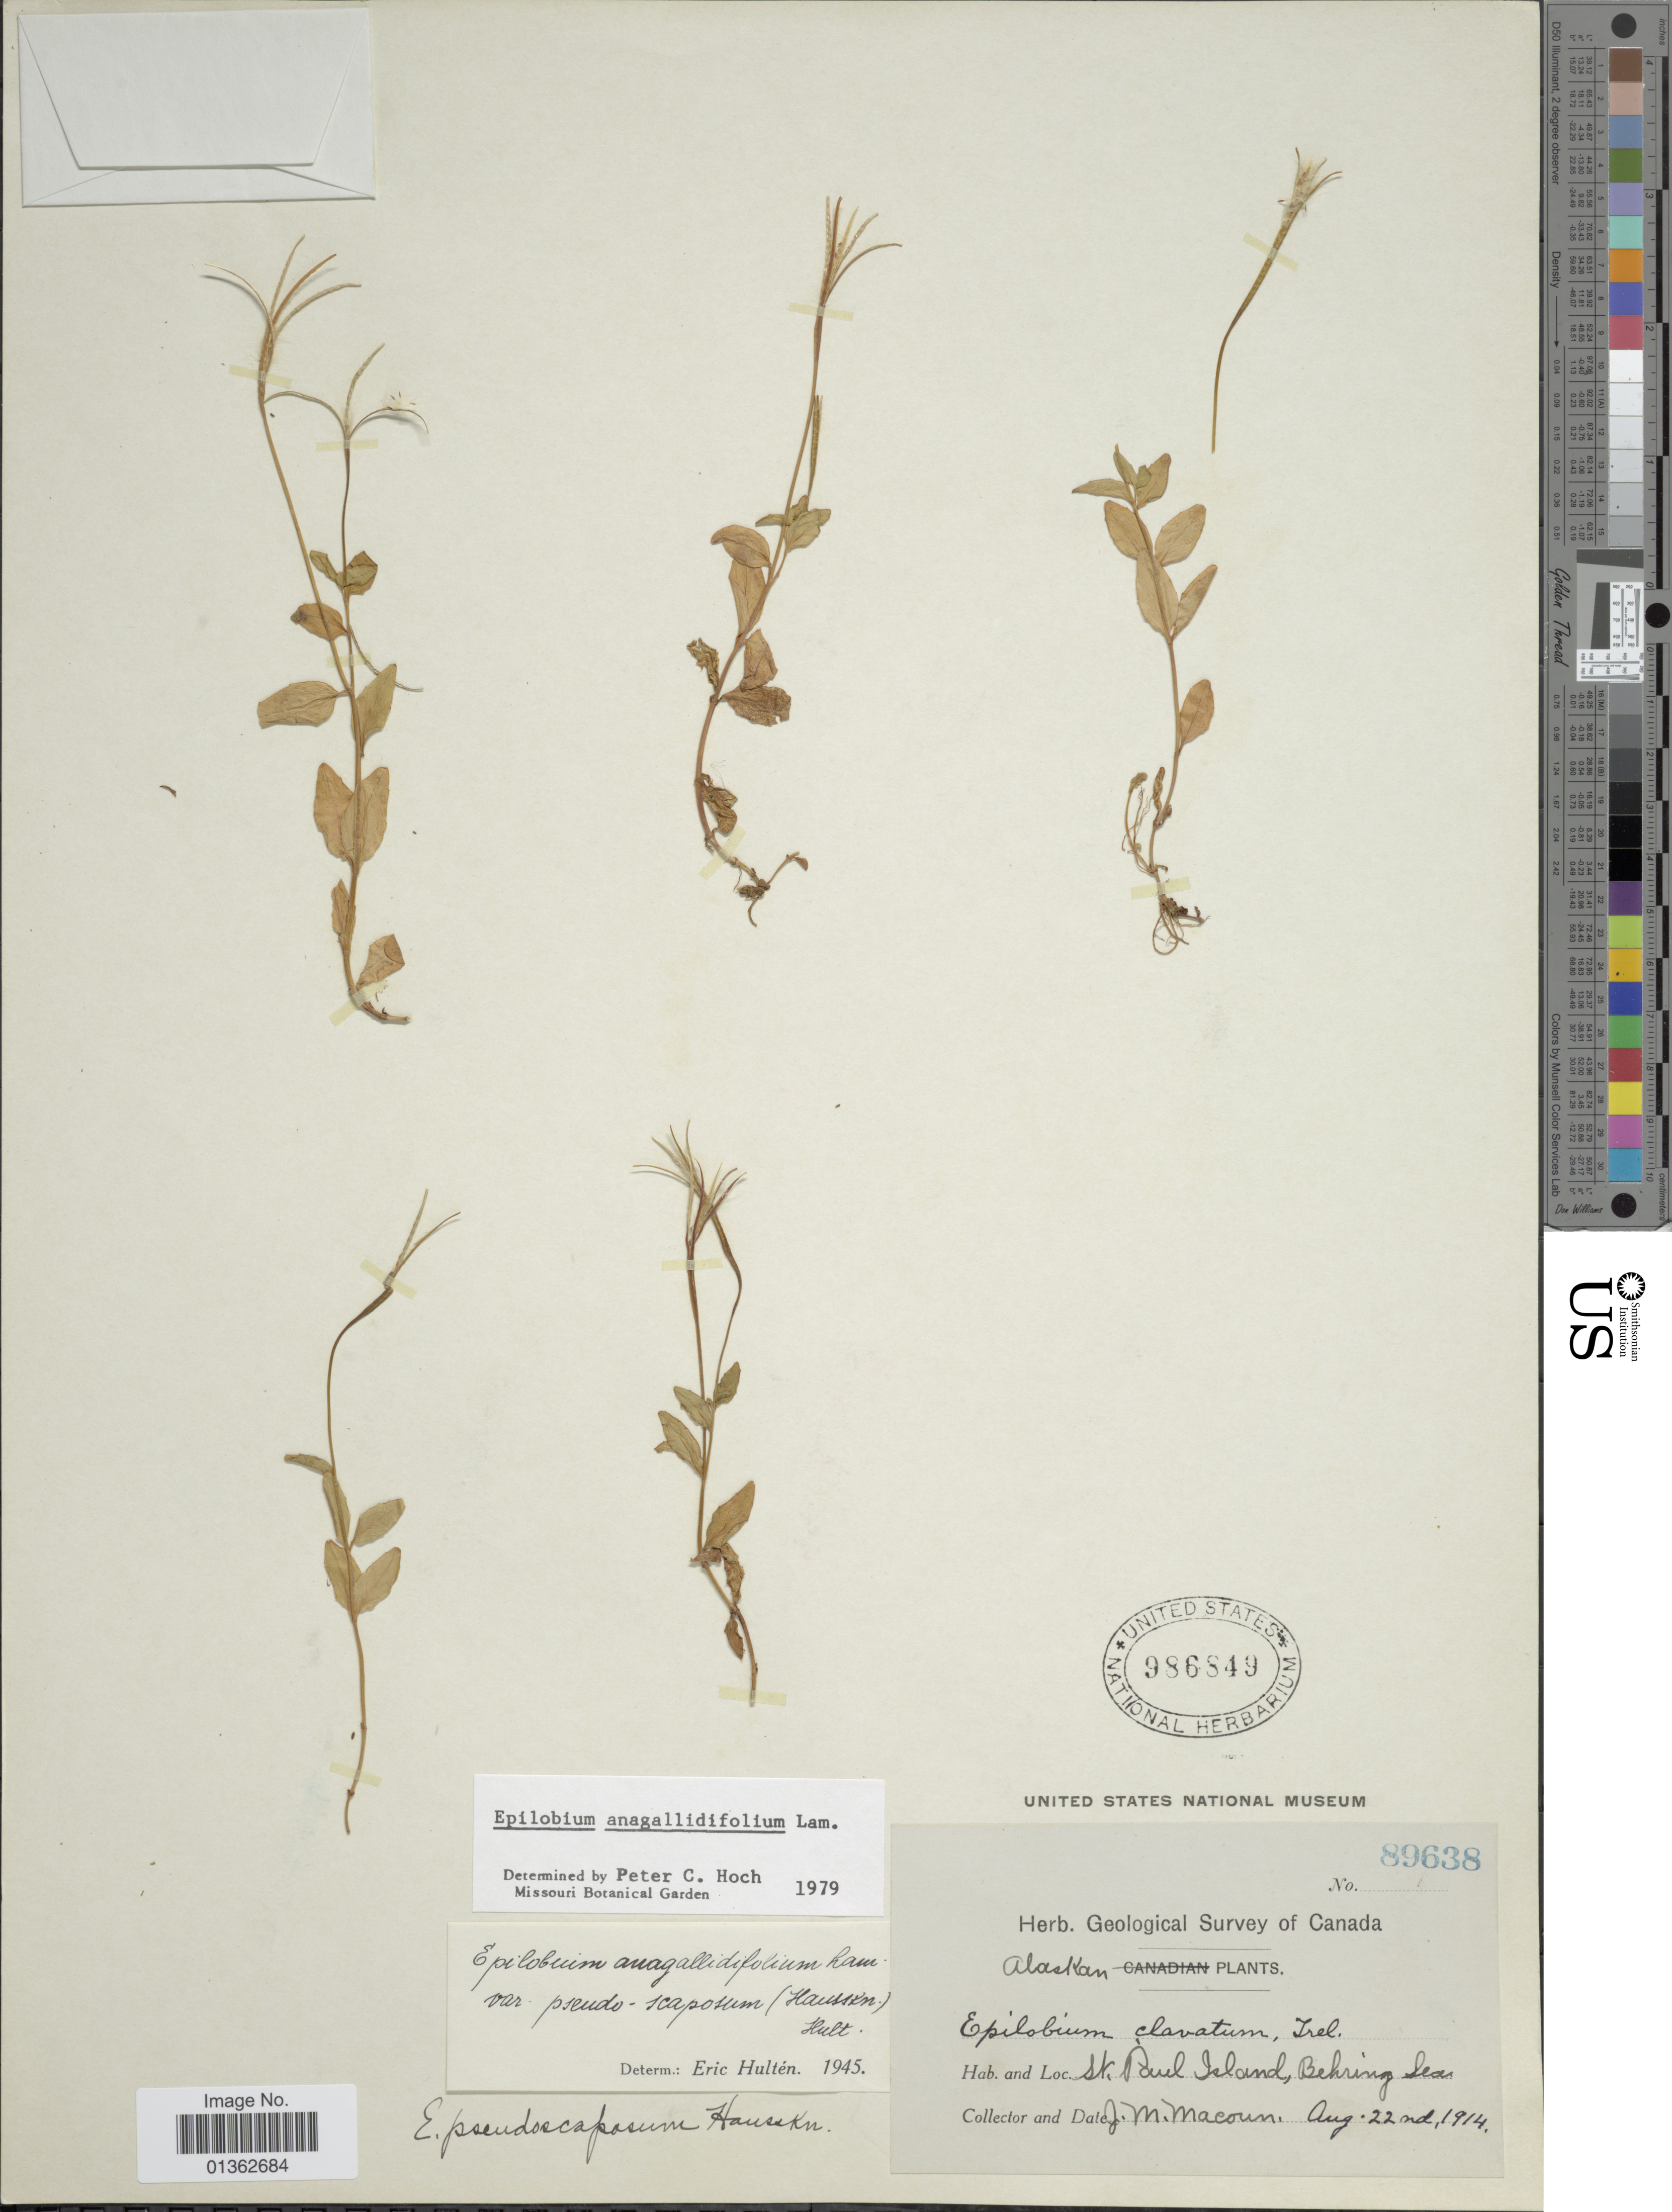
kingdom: Plantae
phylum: Tracheophyta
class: Magnoliopsida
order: Myrtales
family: Onagraceae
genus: Epilobium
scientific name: Epilobium anagallidifolium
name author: Lam.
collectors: J. M. Macoun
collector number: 89638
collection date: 1914-08-22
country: United States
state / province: Alaska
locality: St. Paul Island, Behring Sea.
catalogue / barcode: US 986849